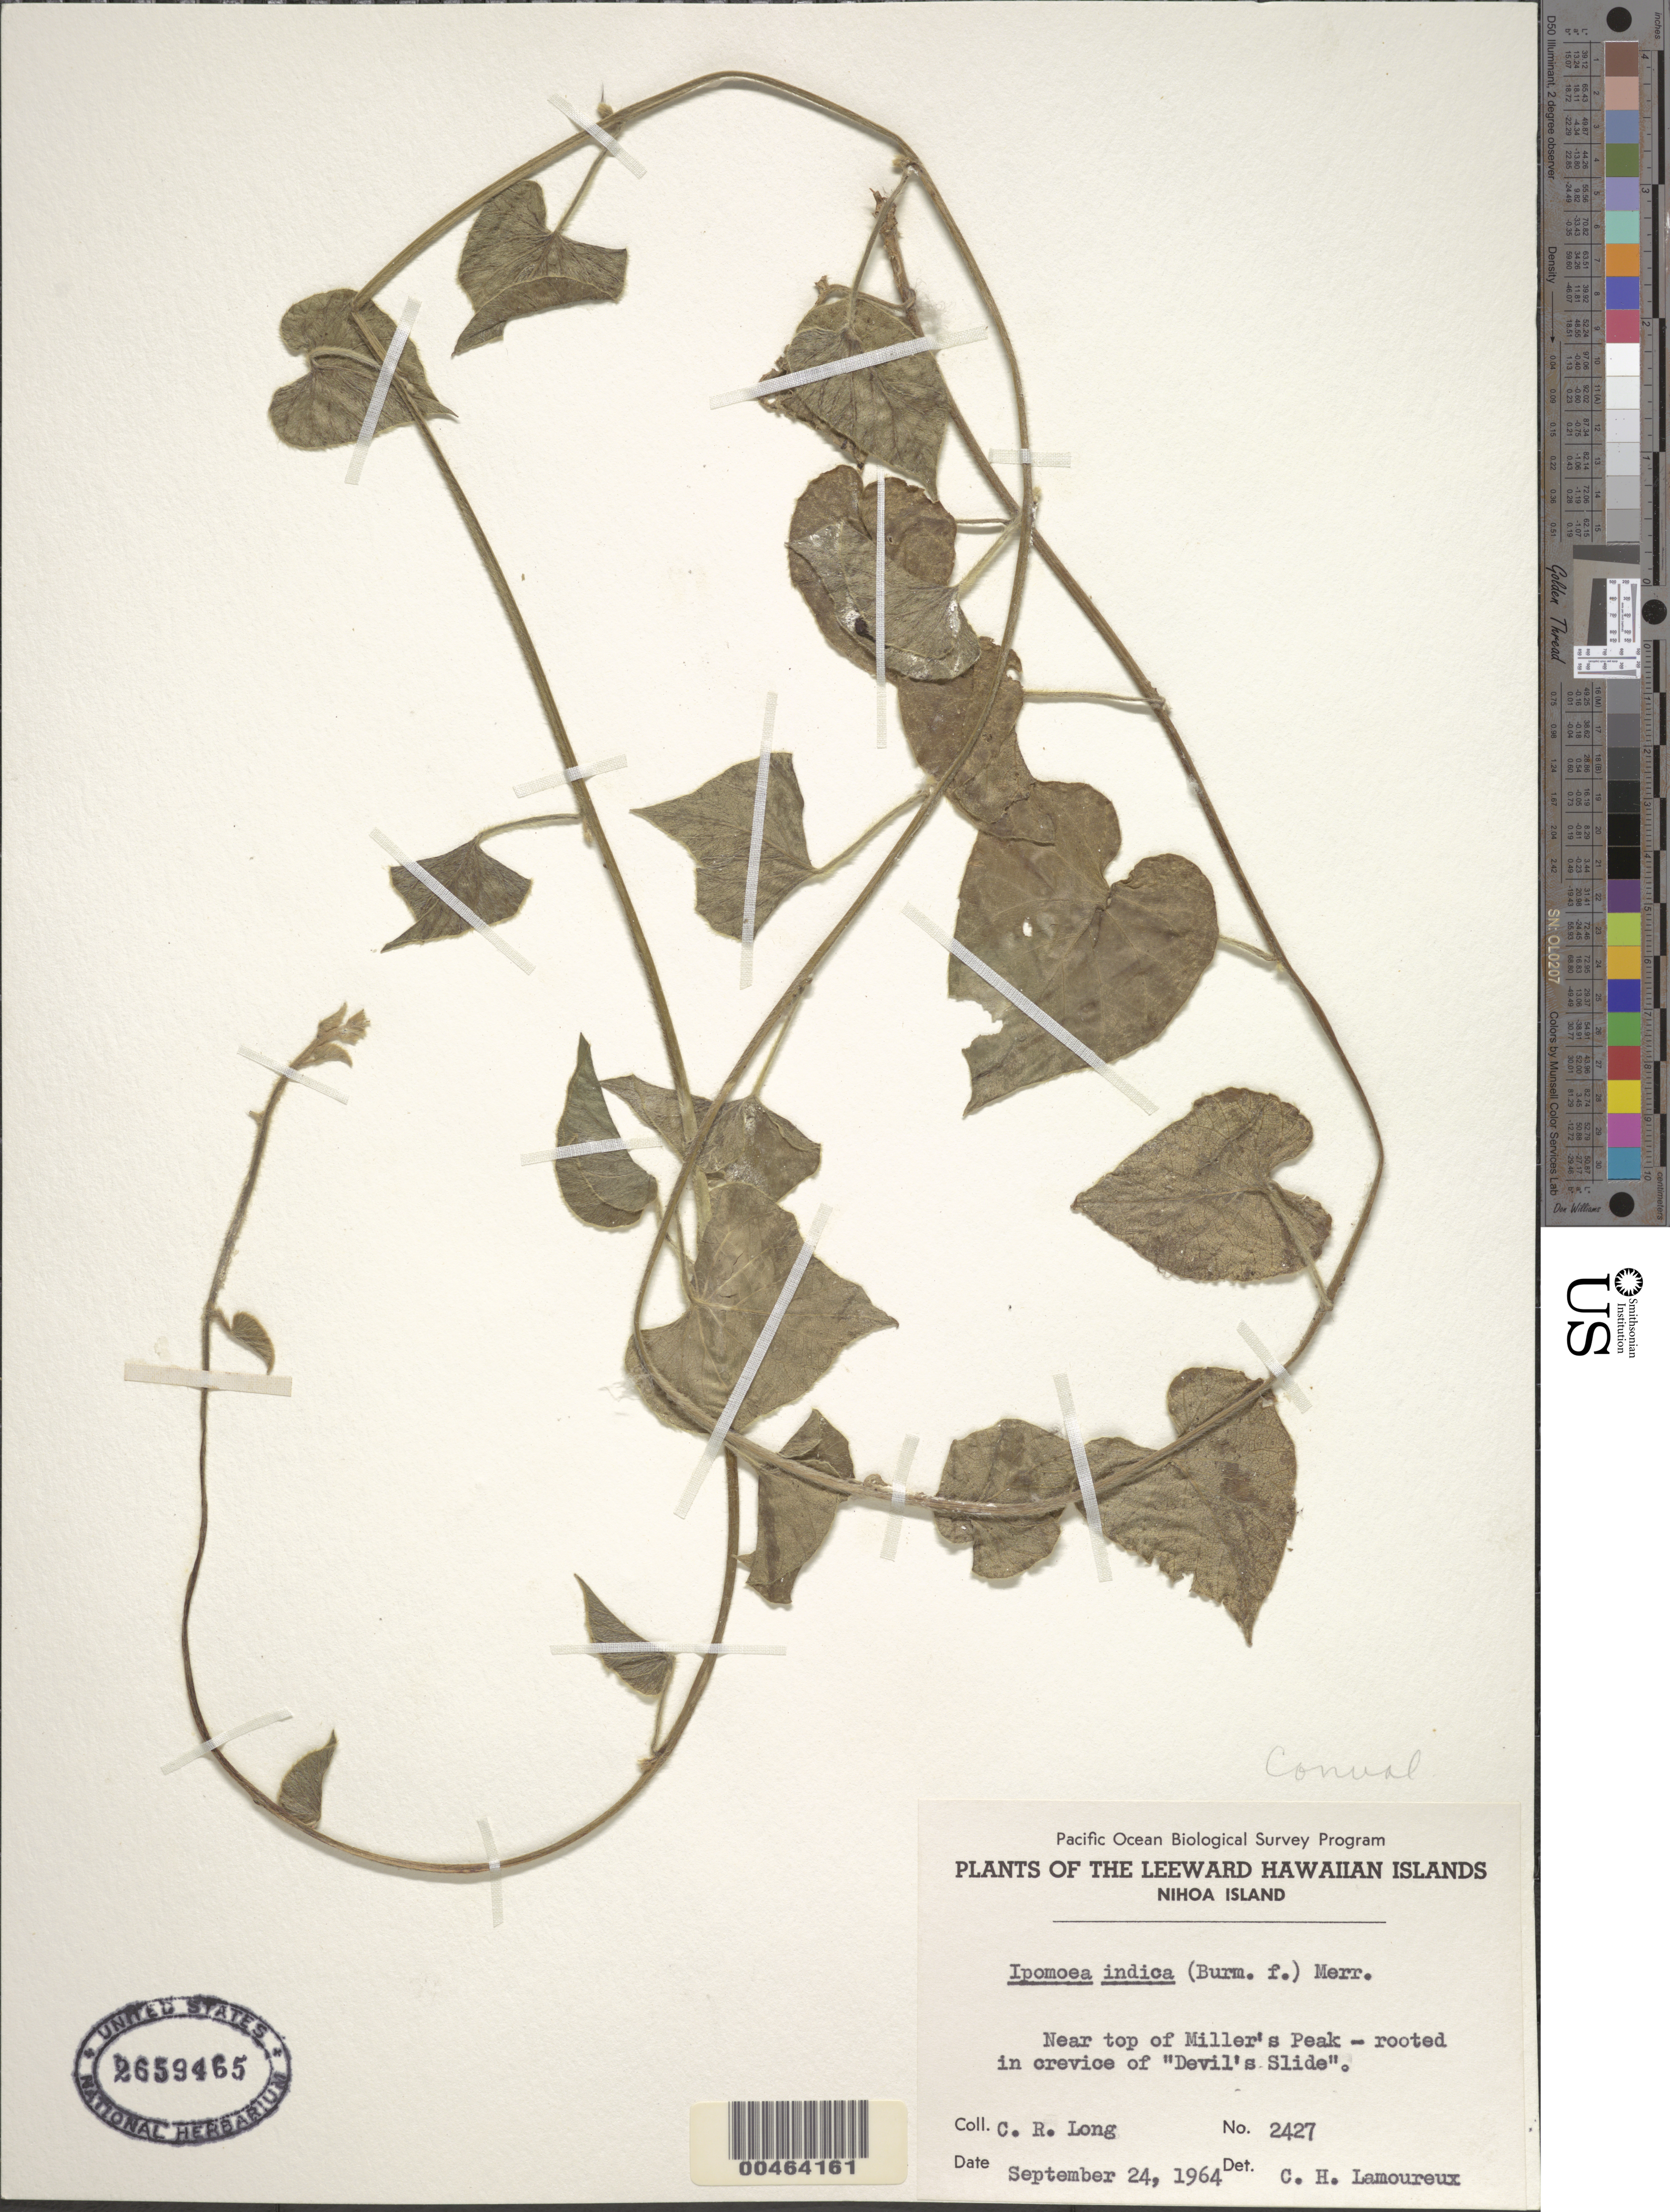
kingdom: Plantae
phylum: Tracheophyta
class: Magnoliopsida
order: Solanales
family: Convolvulaceae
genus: Ipomoea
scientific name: Ipomoea indica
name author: (Burm.) Merr.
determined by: Lamoureux, C. H.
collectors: C. Long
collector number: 2427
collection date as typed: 24 Sep 1964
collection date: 1964-09-24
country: United States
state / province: Hawaii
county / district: Honolulu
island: Nihoa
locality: Near top of Miller's Peak - rooted in crevice of Devil's Slide.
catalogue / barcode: US 2659465